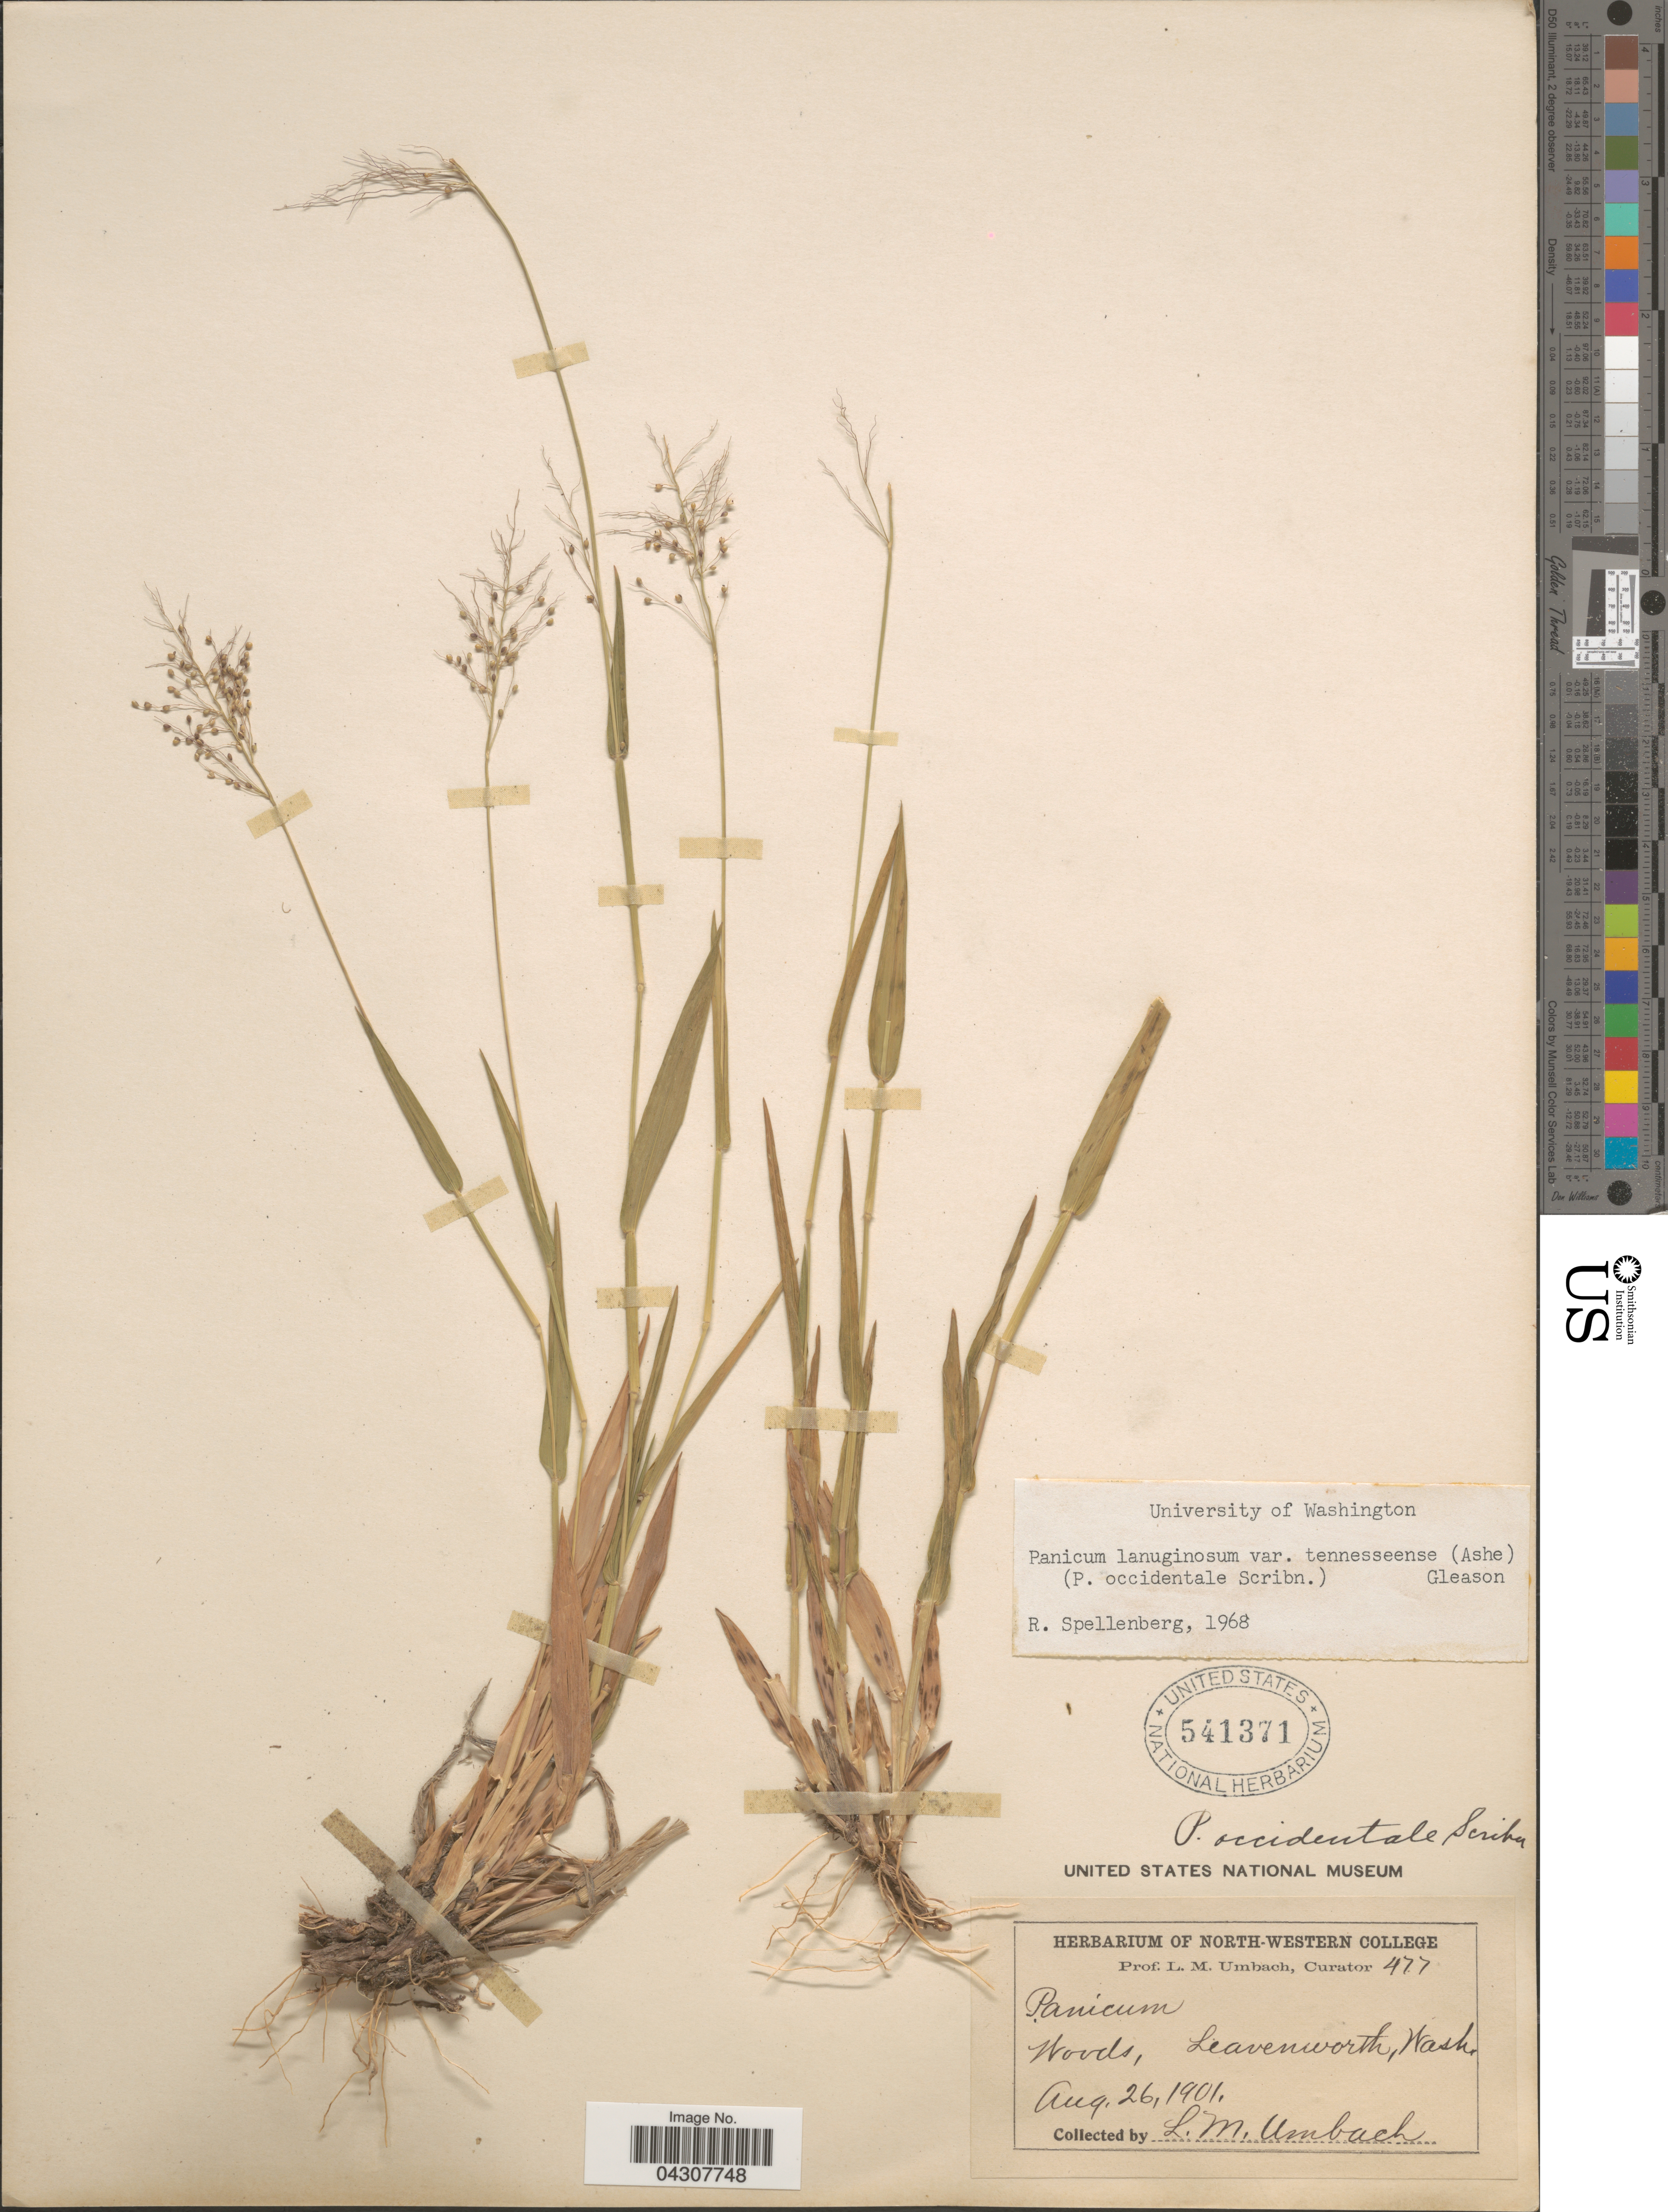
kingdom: Plantae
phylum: Tracheophyta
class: Liliopsida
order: Poales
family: Poaceae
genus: Dichanthelium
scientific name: Dichanthelium acuminatum var. acuminatum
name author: (Sw.) Gould & C.A. Clark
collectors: L. M. Umbach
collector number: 477?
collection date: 1901-08-26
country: United States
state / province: Washington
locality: Woods, Leavenworth.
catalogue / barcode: US 541371